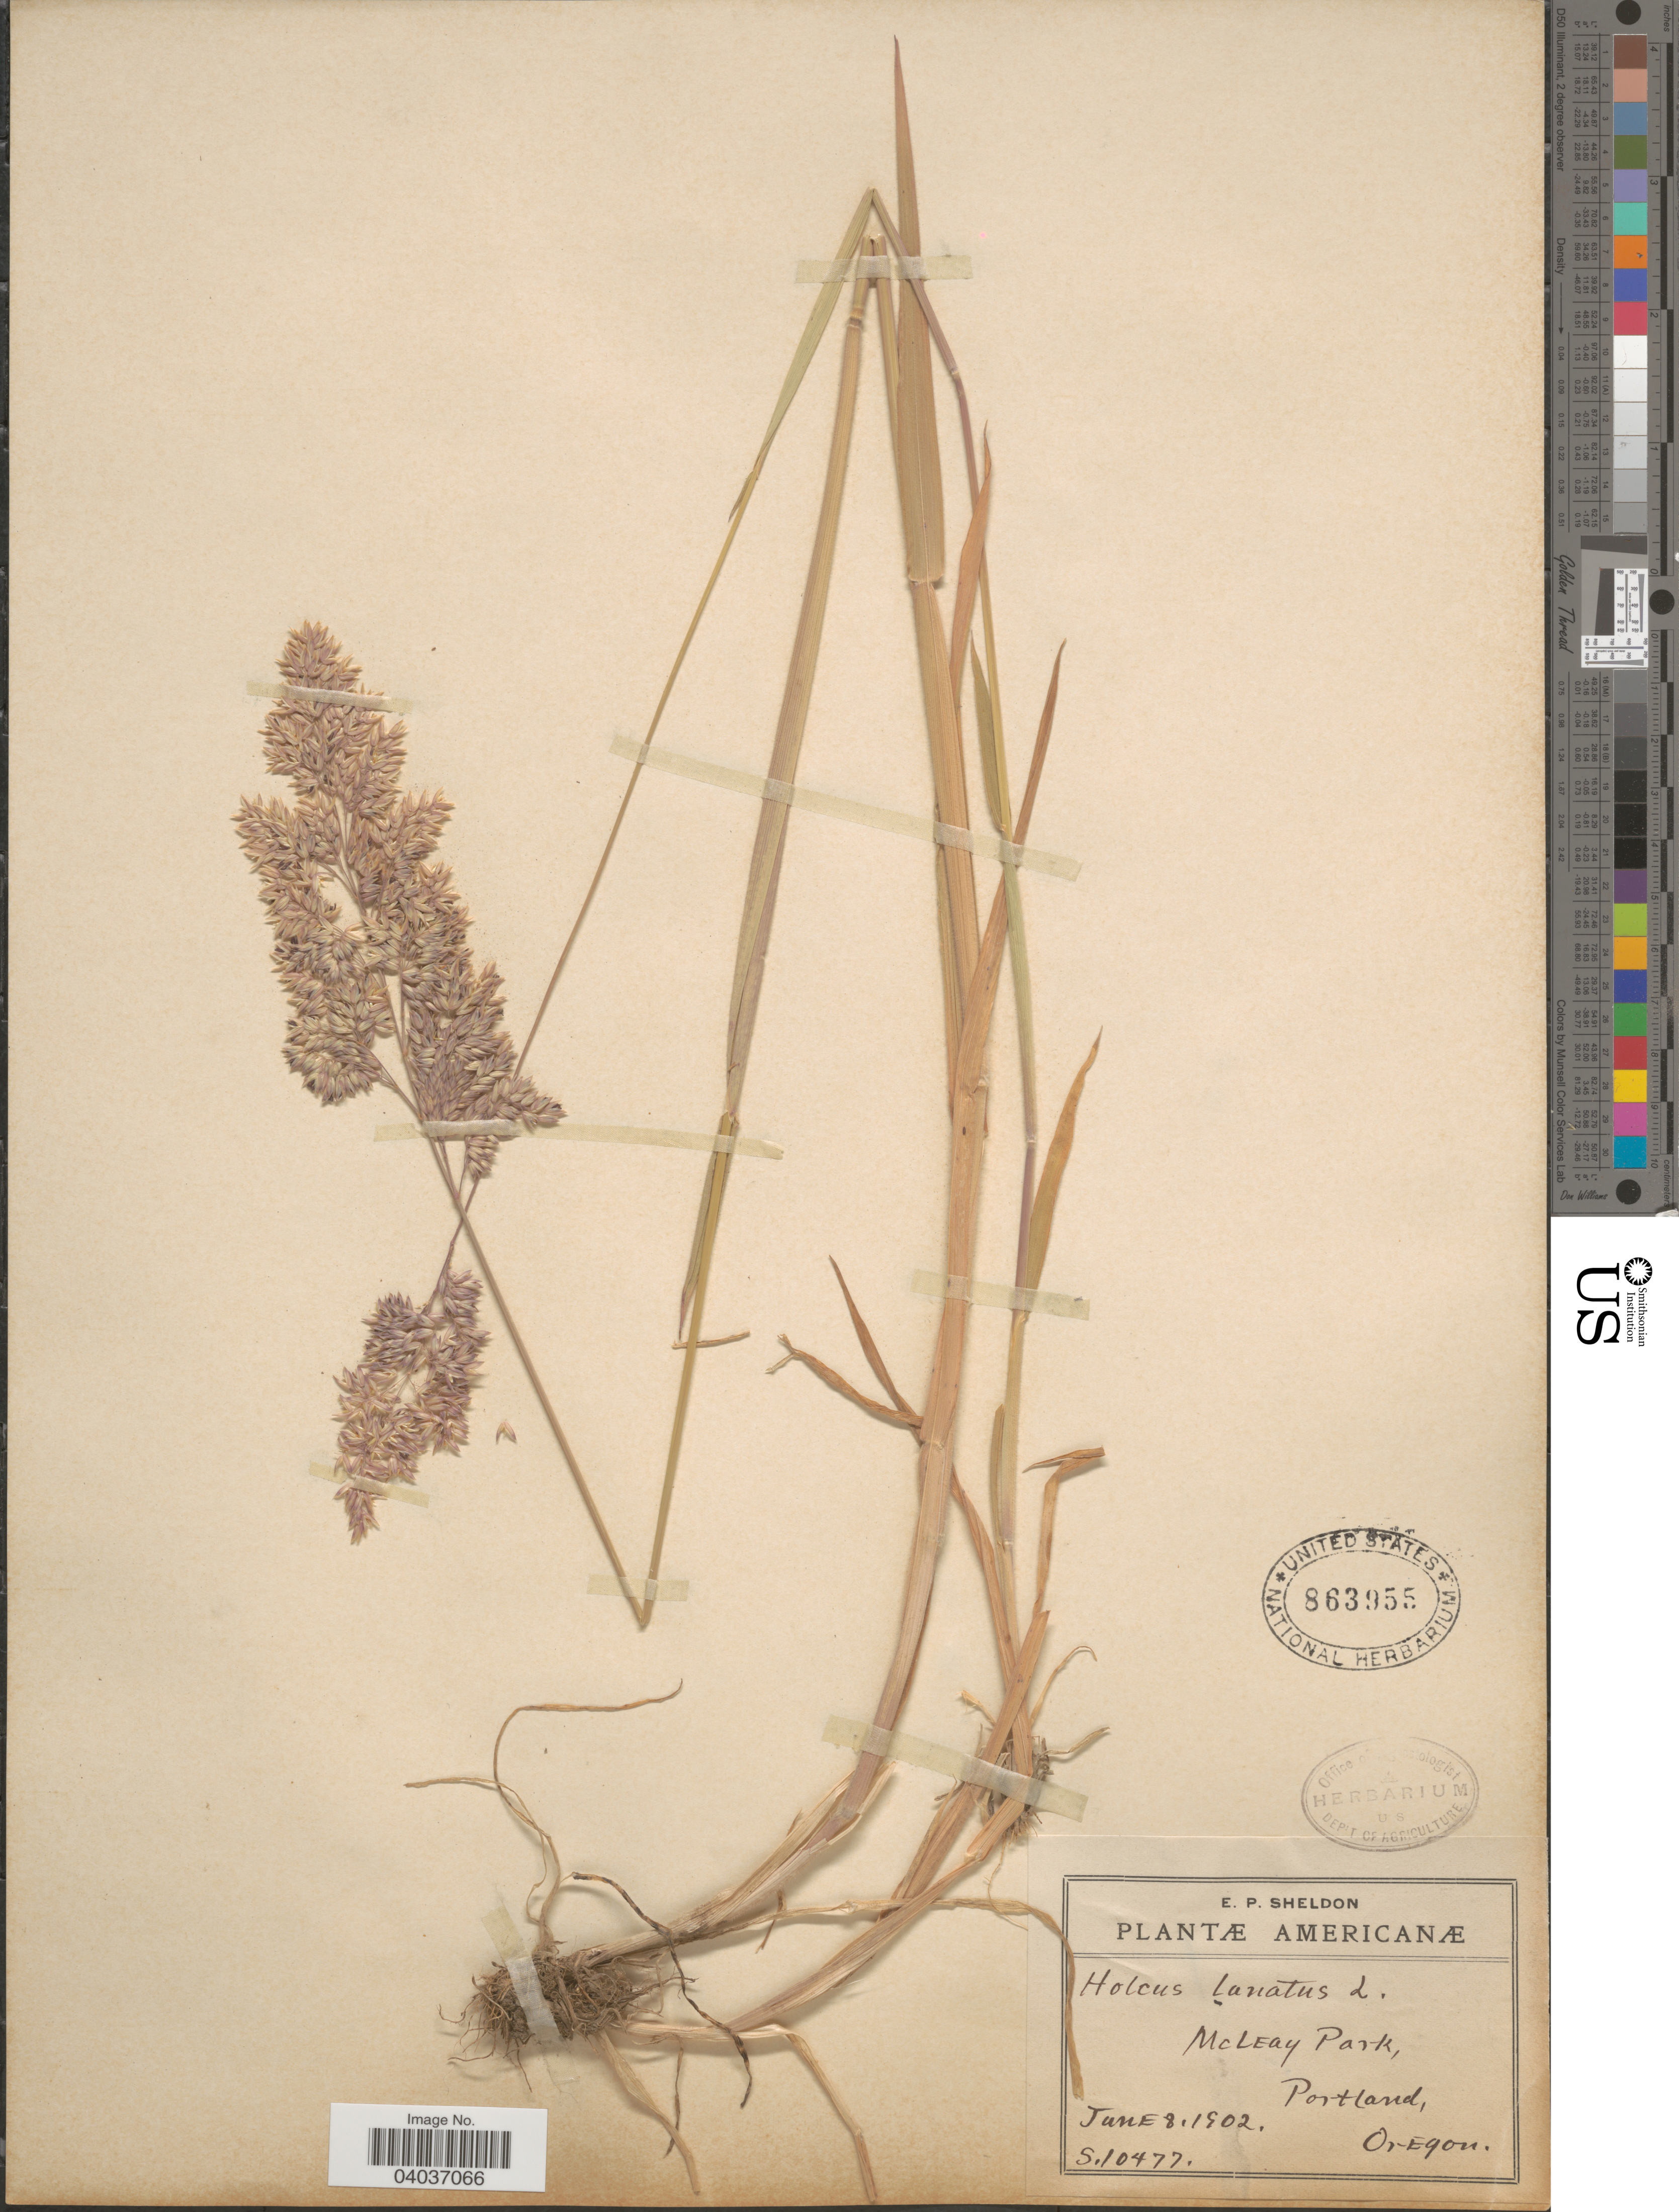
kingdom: Plantae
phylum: Tracheophyta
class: Liliopsida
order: Poales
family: Poaceae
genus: Holcus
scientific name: Holcus lanatus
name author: L.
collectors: E. P. Sheldon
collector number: S 10477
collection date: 1902-06-08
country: United States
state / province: Oregon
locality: Americanæ. McLeay Park, Portland.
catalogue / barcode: US 863955